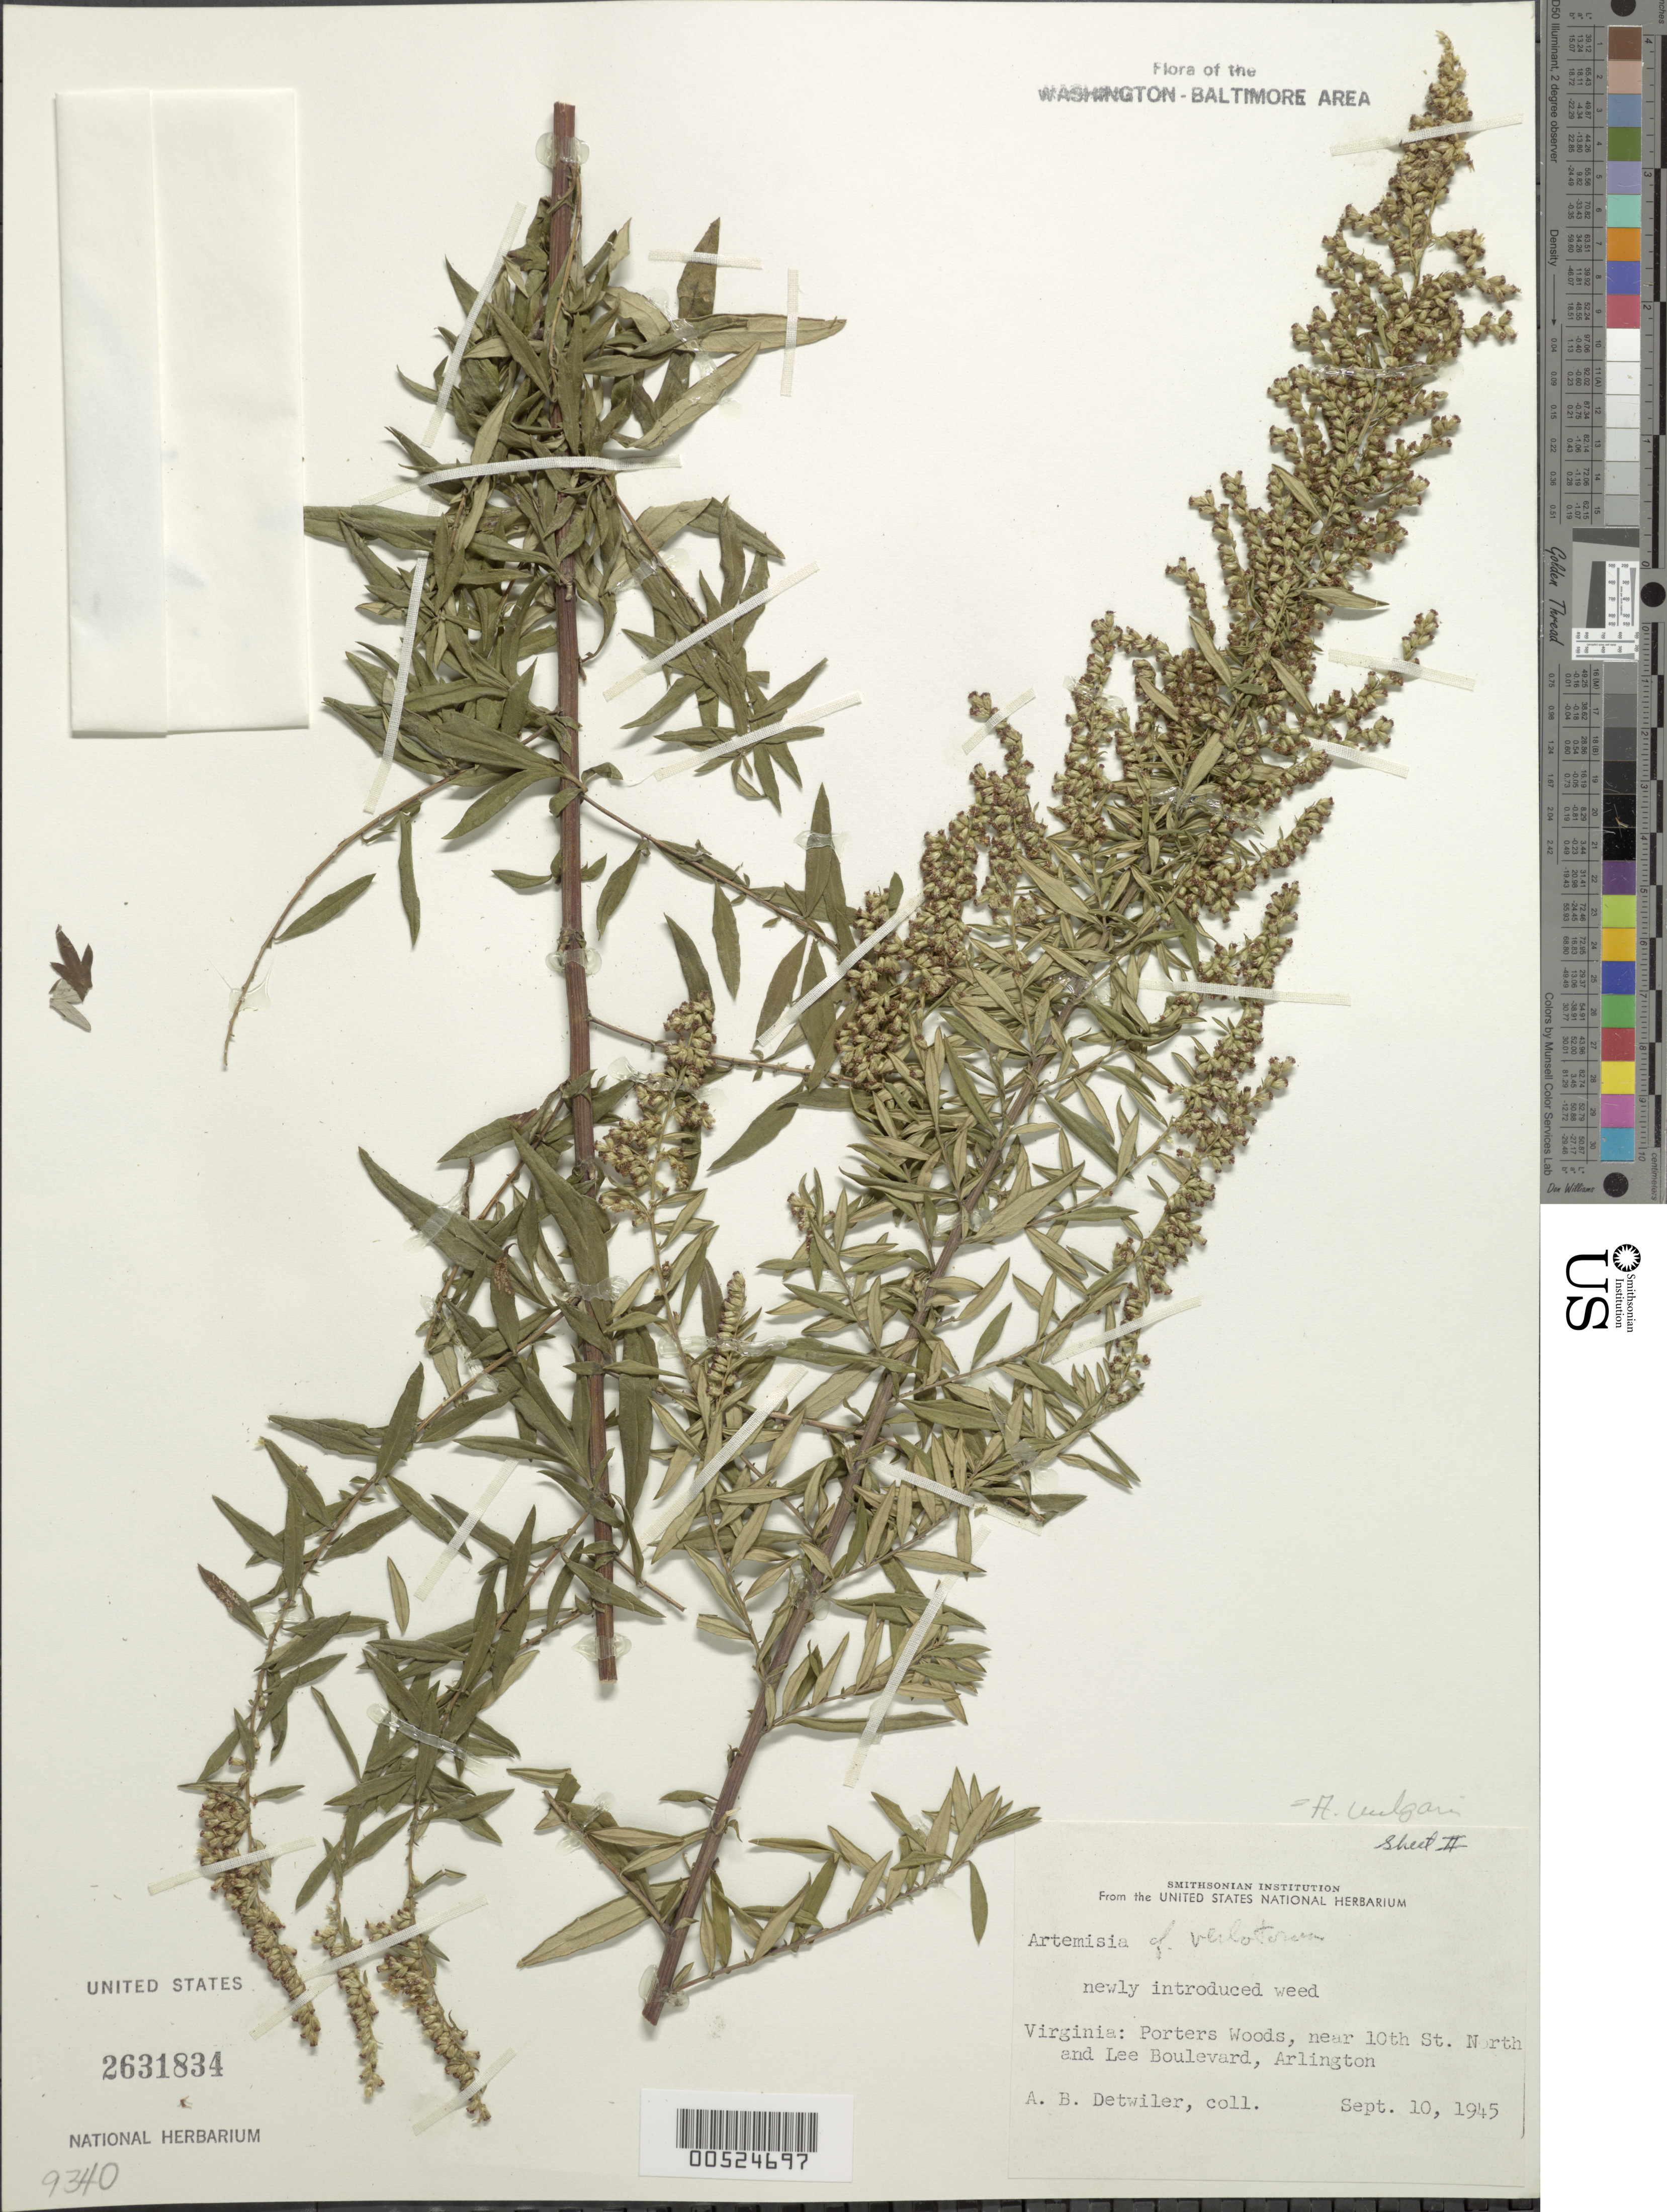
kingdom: Plantae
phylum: Tracheophyta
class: Magnoliopsida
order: Asterales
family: Asteraceae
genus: Artemisia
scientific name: Artemisia vulgaris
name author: L.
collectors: A. Detwiler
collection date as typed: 10 Sep 1945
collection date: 1945-09-10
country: United States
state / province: Virginia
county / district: Arlington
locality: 10th St. N and Lee Blvd., Porters Woods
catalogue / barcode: US 2631834